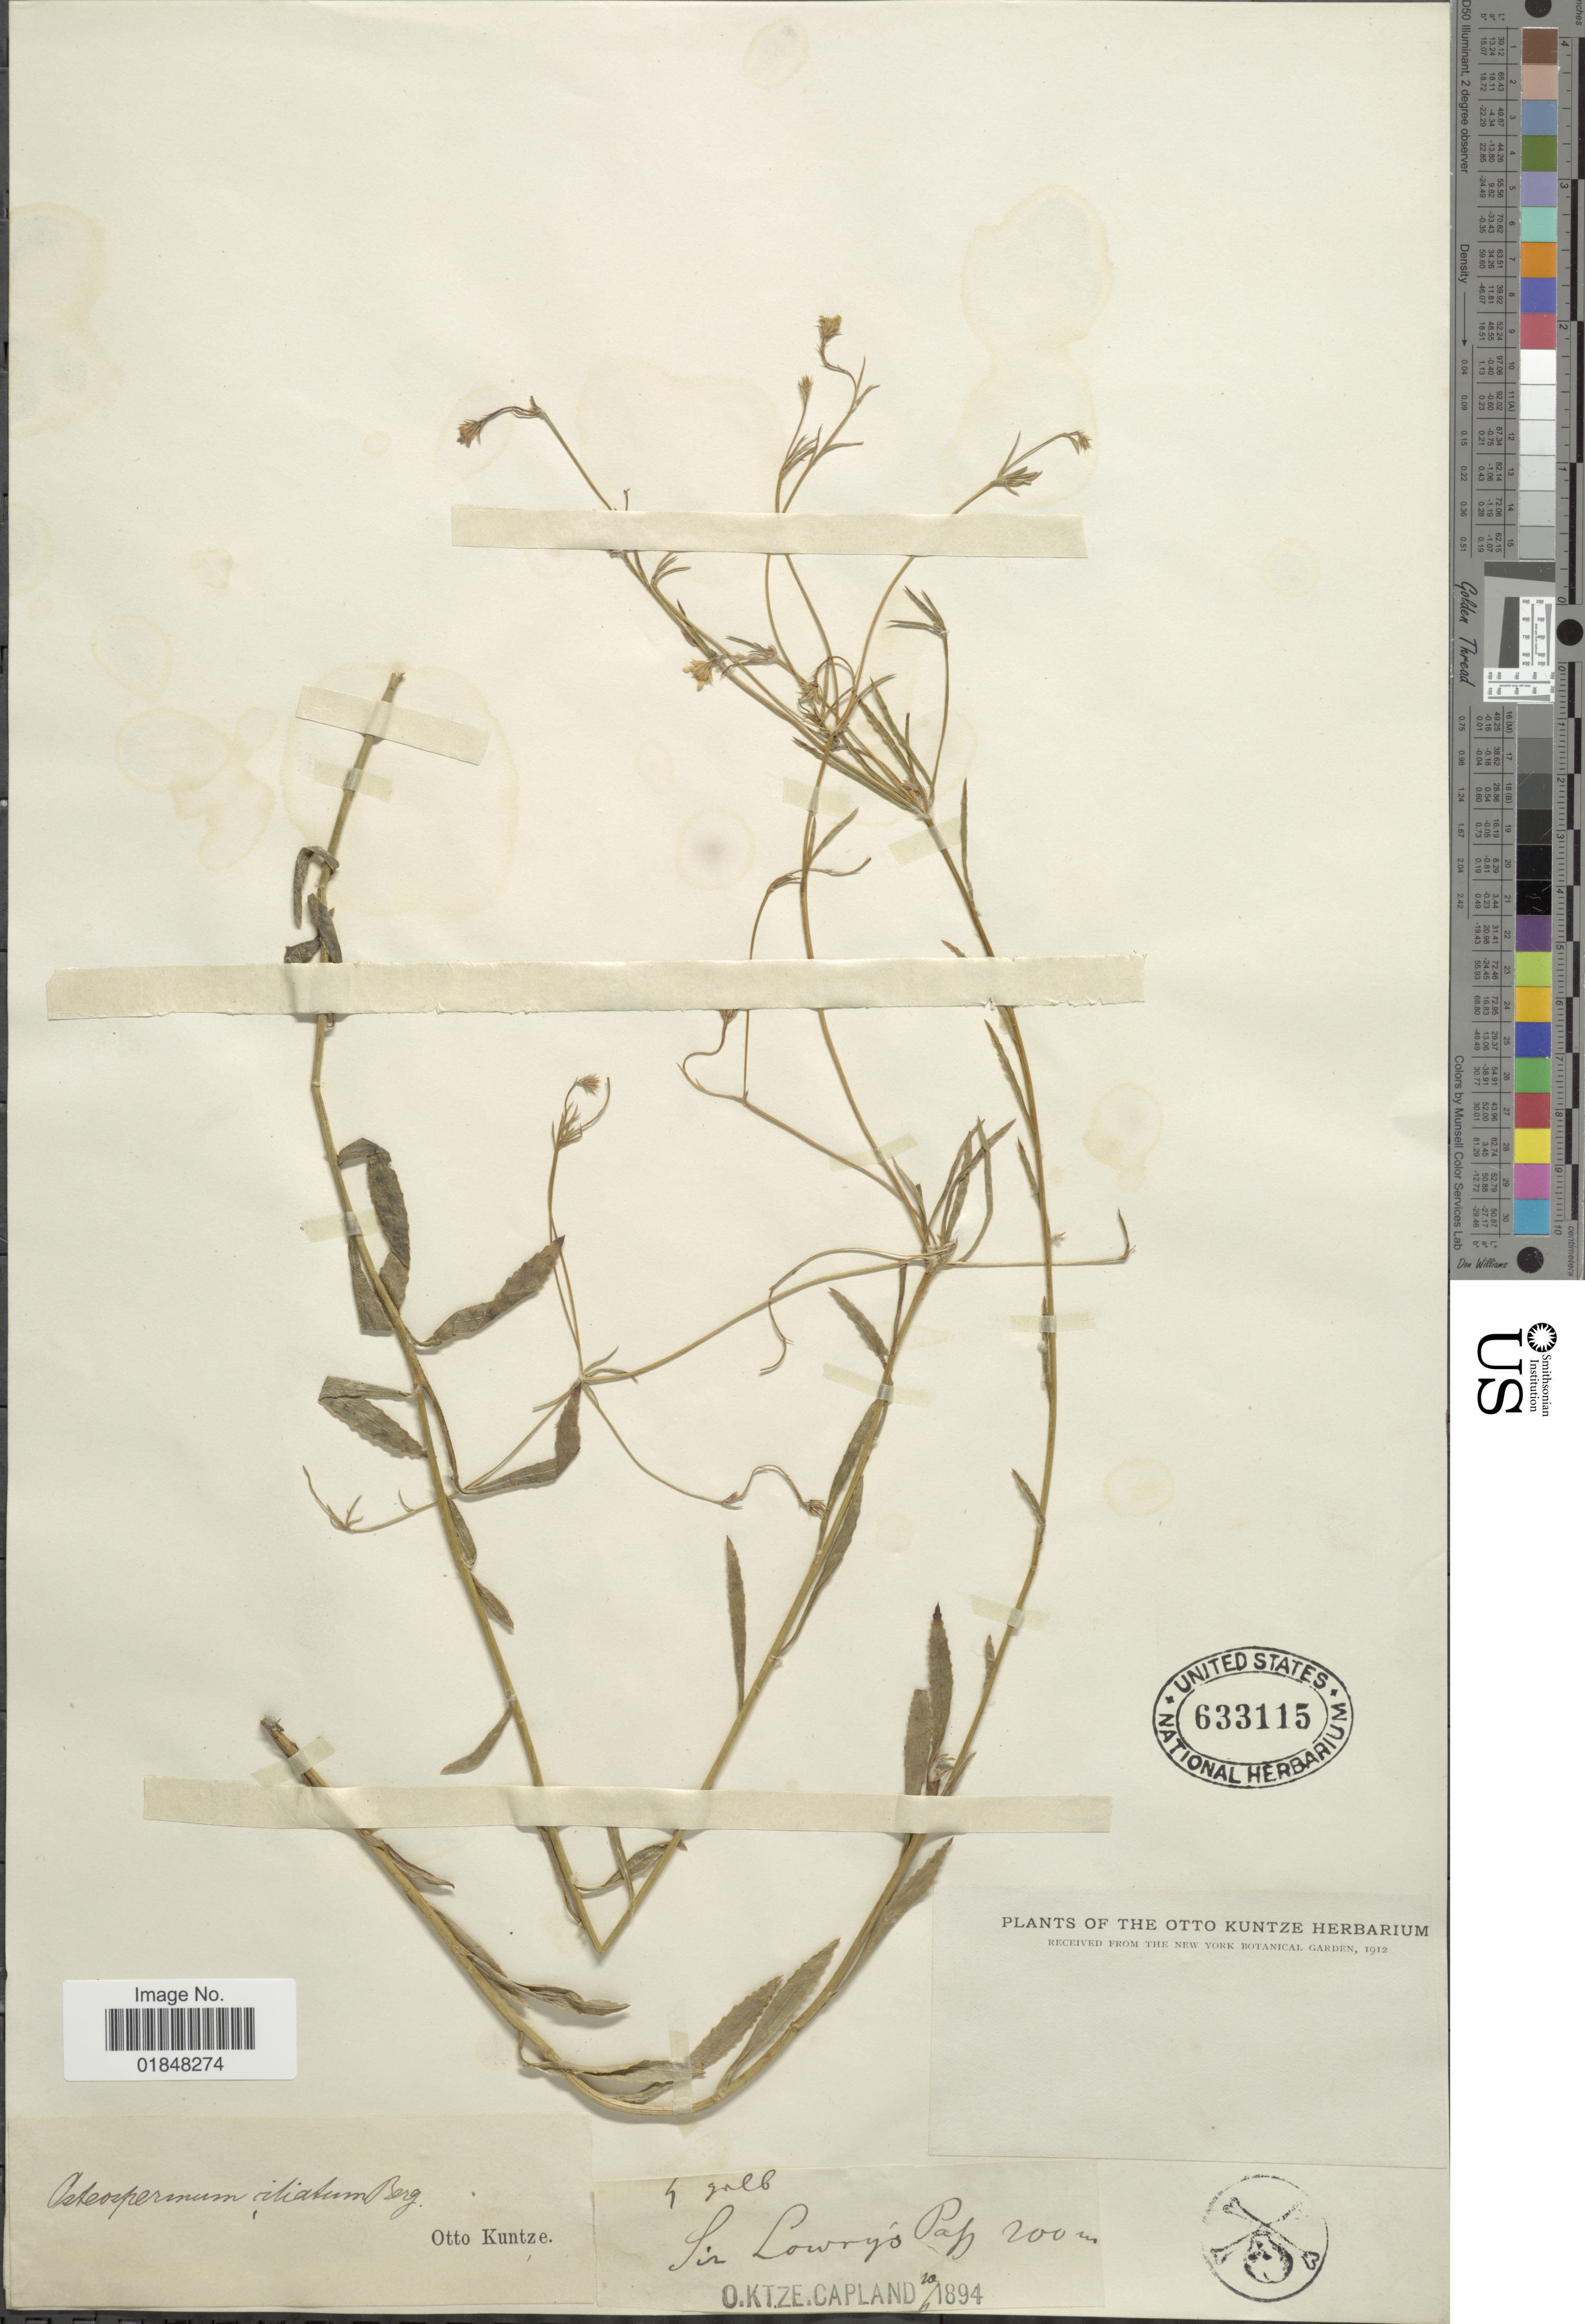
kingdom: Plantae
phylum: Tracheophyta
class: Magnoliopsida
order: Asterales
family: Asteraceae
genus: Osteospermum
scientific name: Osteospermum ciliatum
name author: P.J. Bergius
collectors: C.E.O. Kuntze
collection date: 1894-01-20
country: South Africa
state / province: Western Cape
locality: Sir Lowry's Pass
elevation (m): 200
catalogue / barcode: US 633115